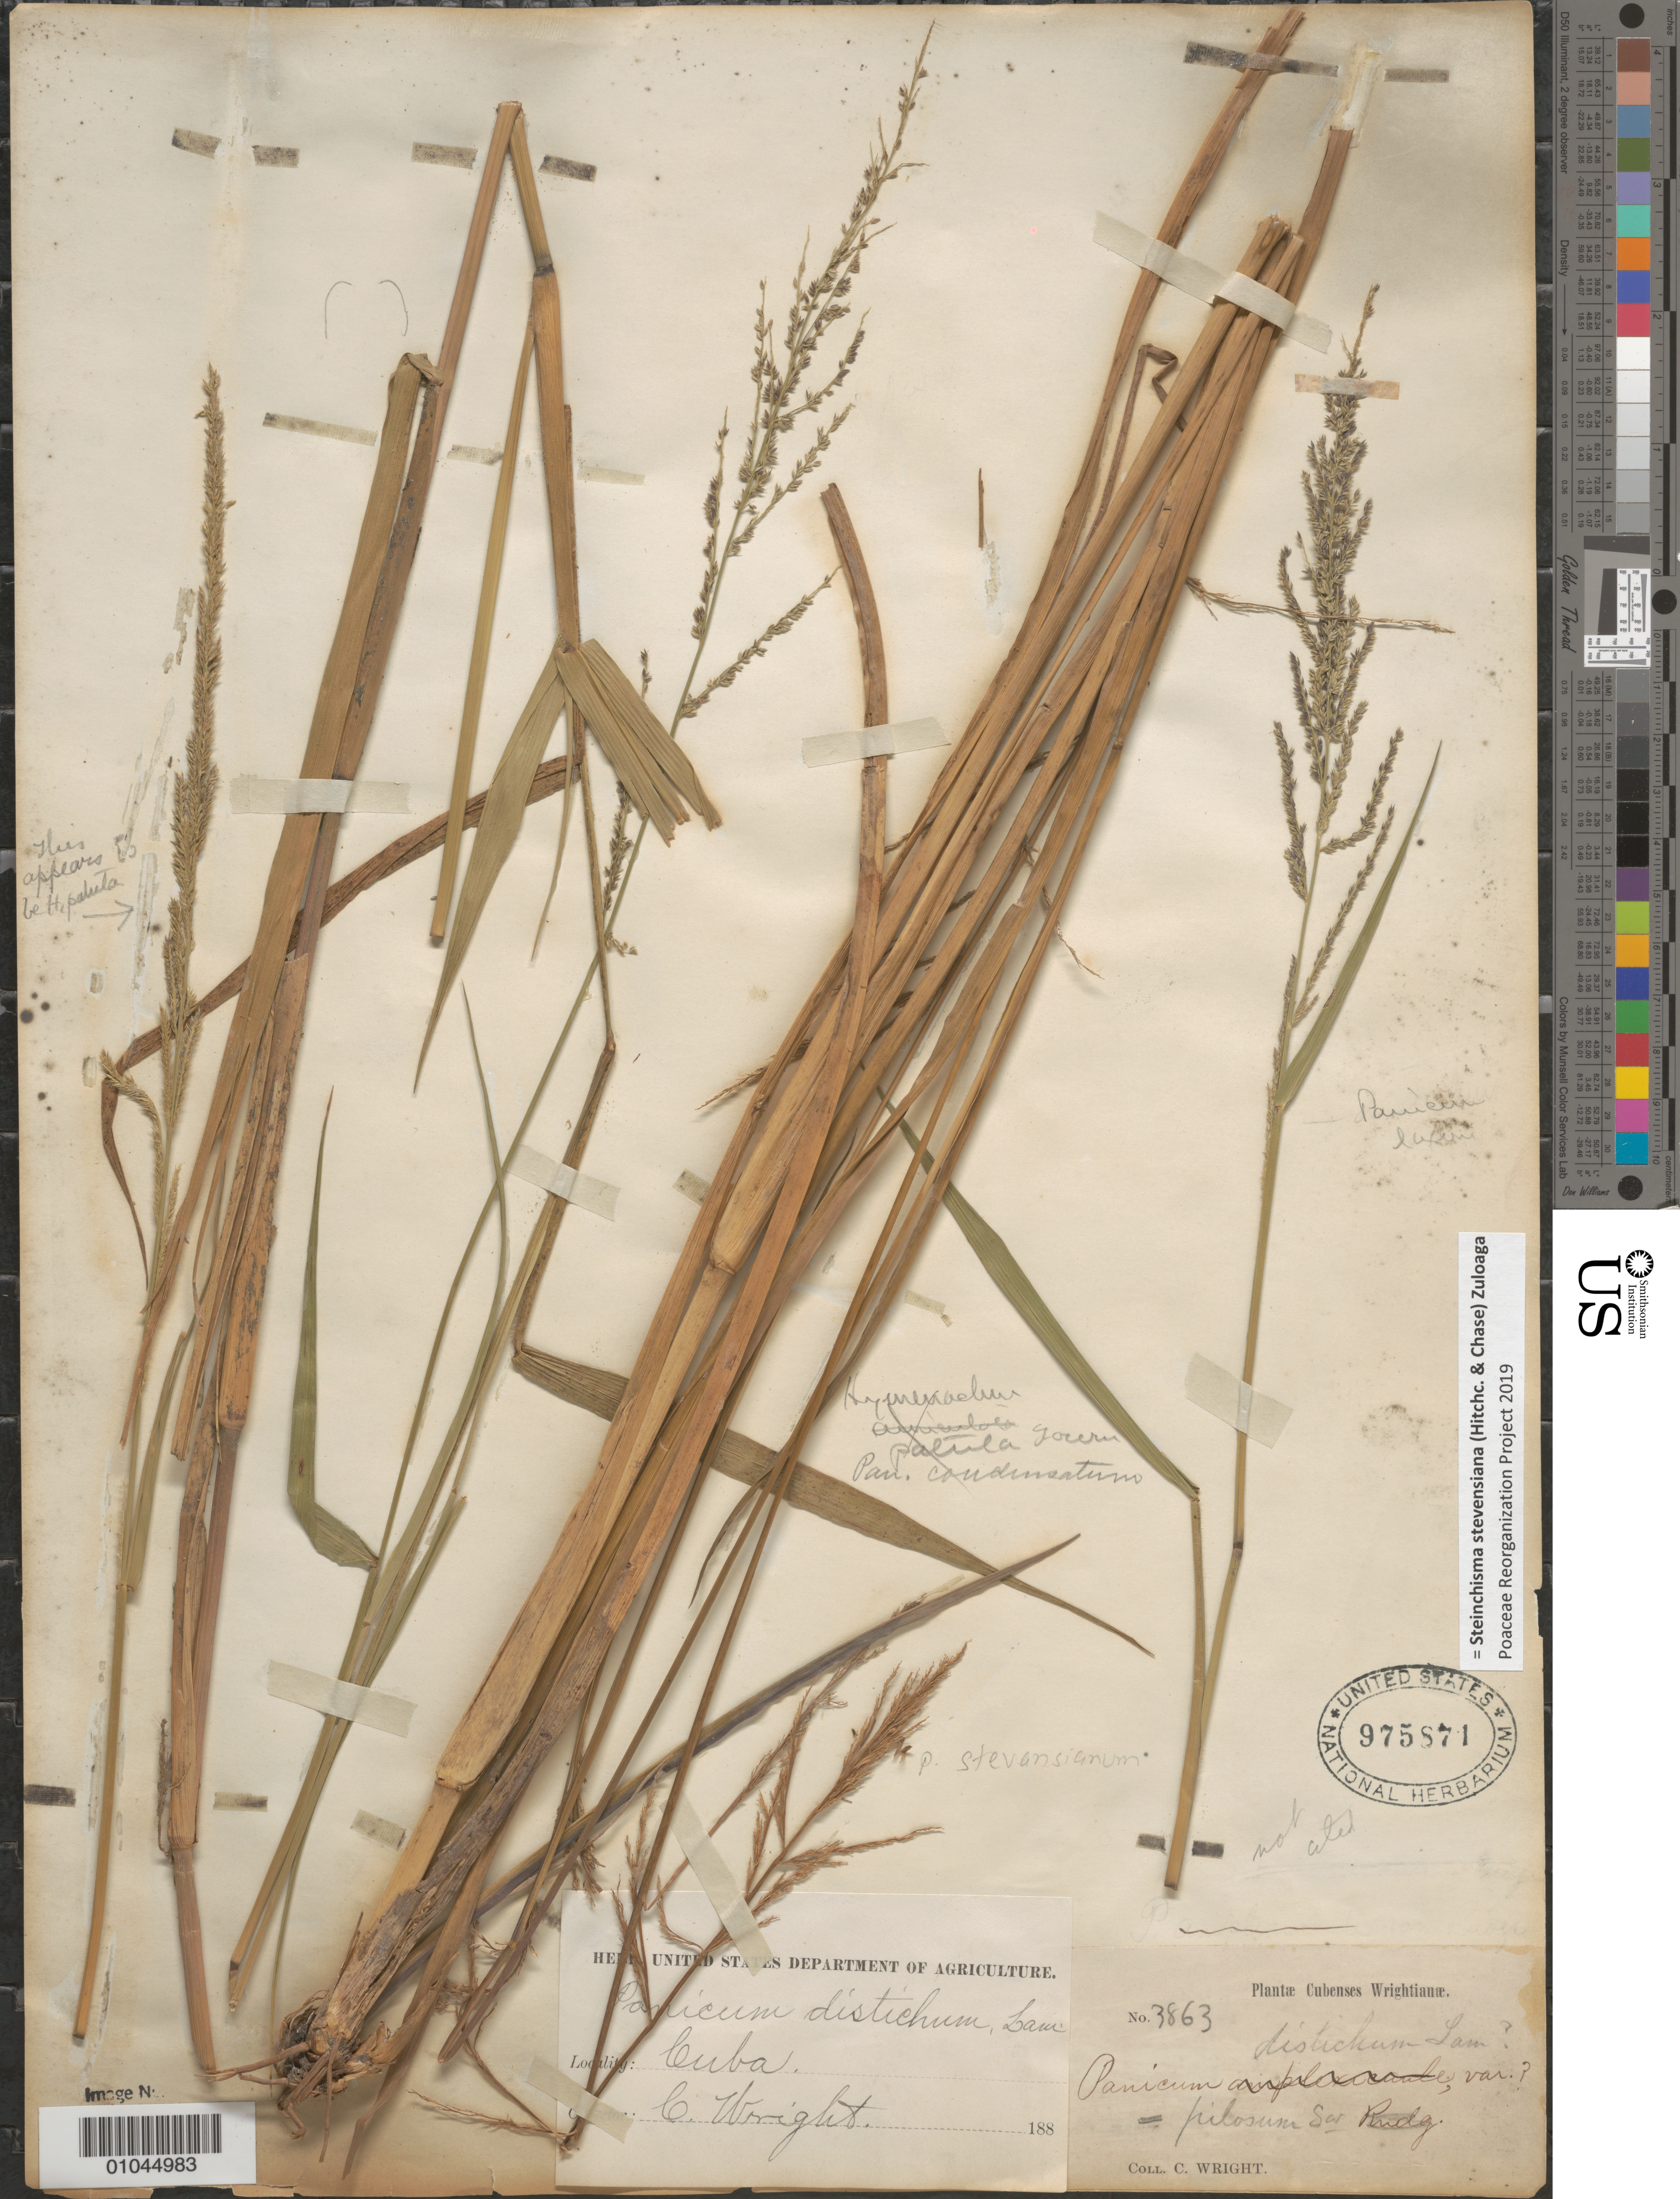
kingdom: Plantae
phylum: Tracheophyta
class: Liliopsida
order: Poales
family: Poaceae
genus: Panicum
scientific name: Panicum stevensianum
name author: Hitchc. & Chase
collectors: C. Wright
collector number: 3863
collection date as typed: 188-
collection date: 1880/1889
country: Cuba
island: Cuba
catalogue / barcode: US 975871